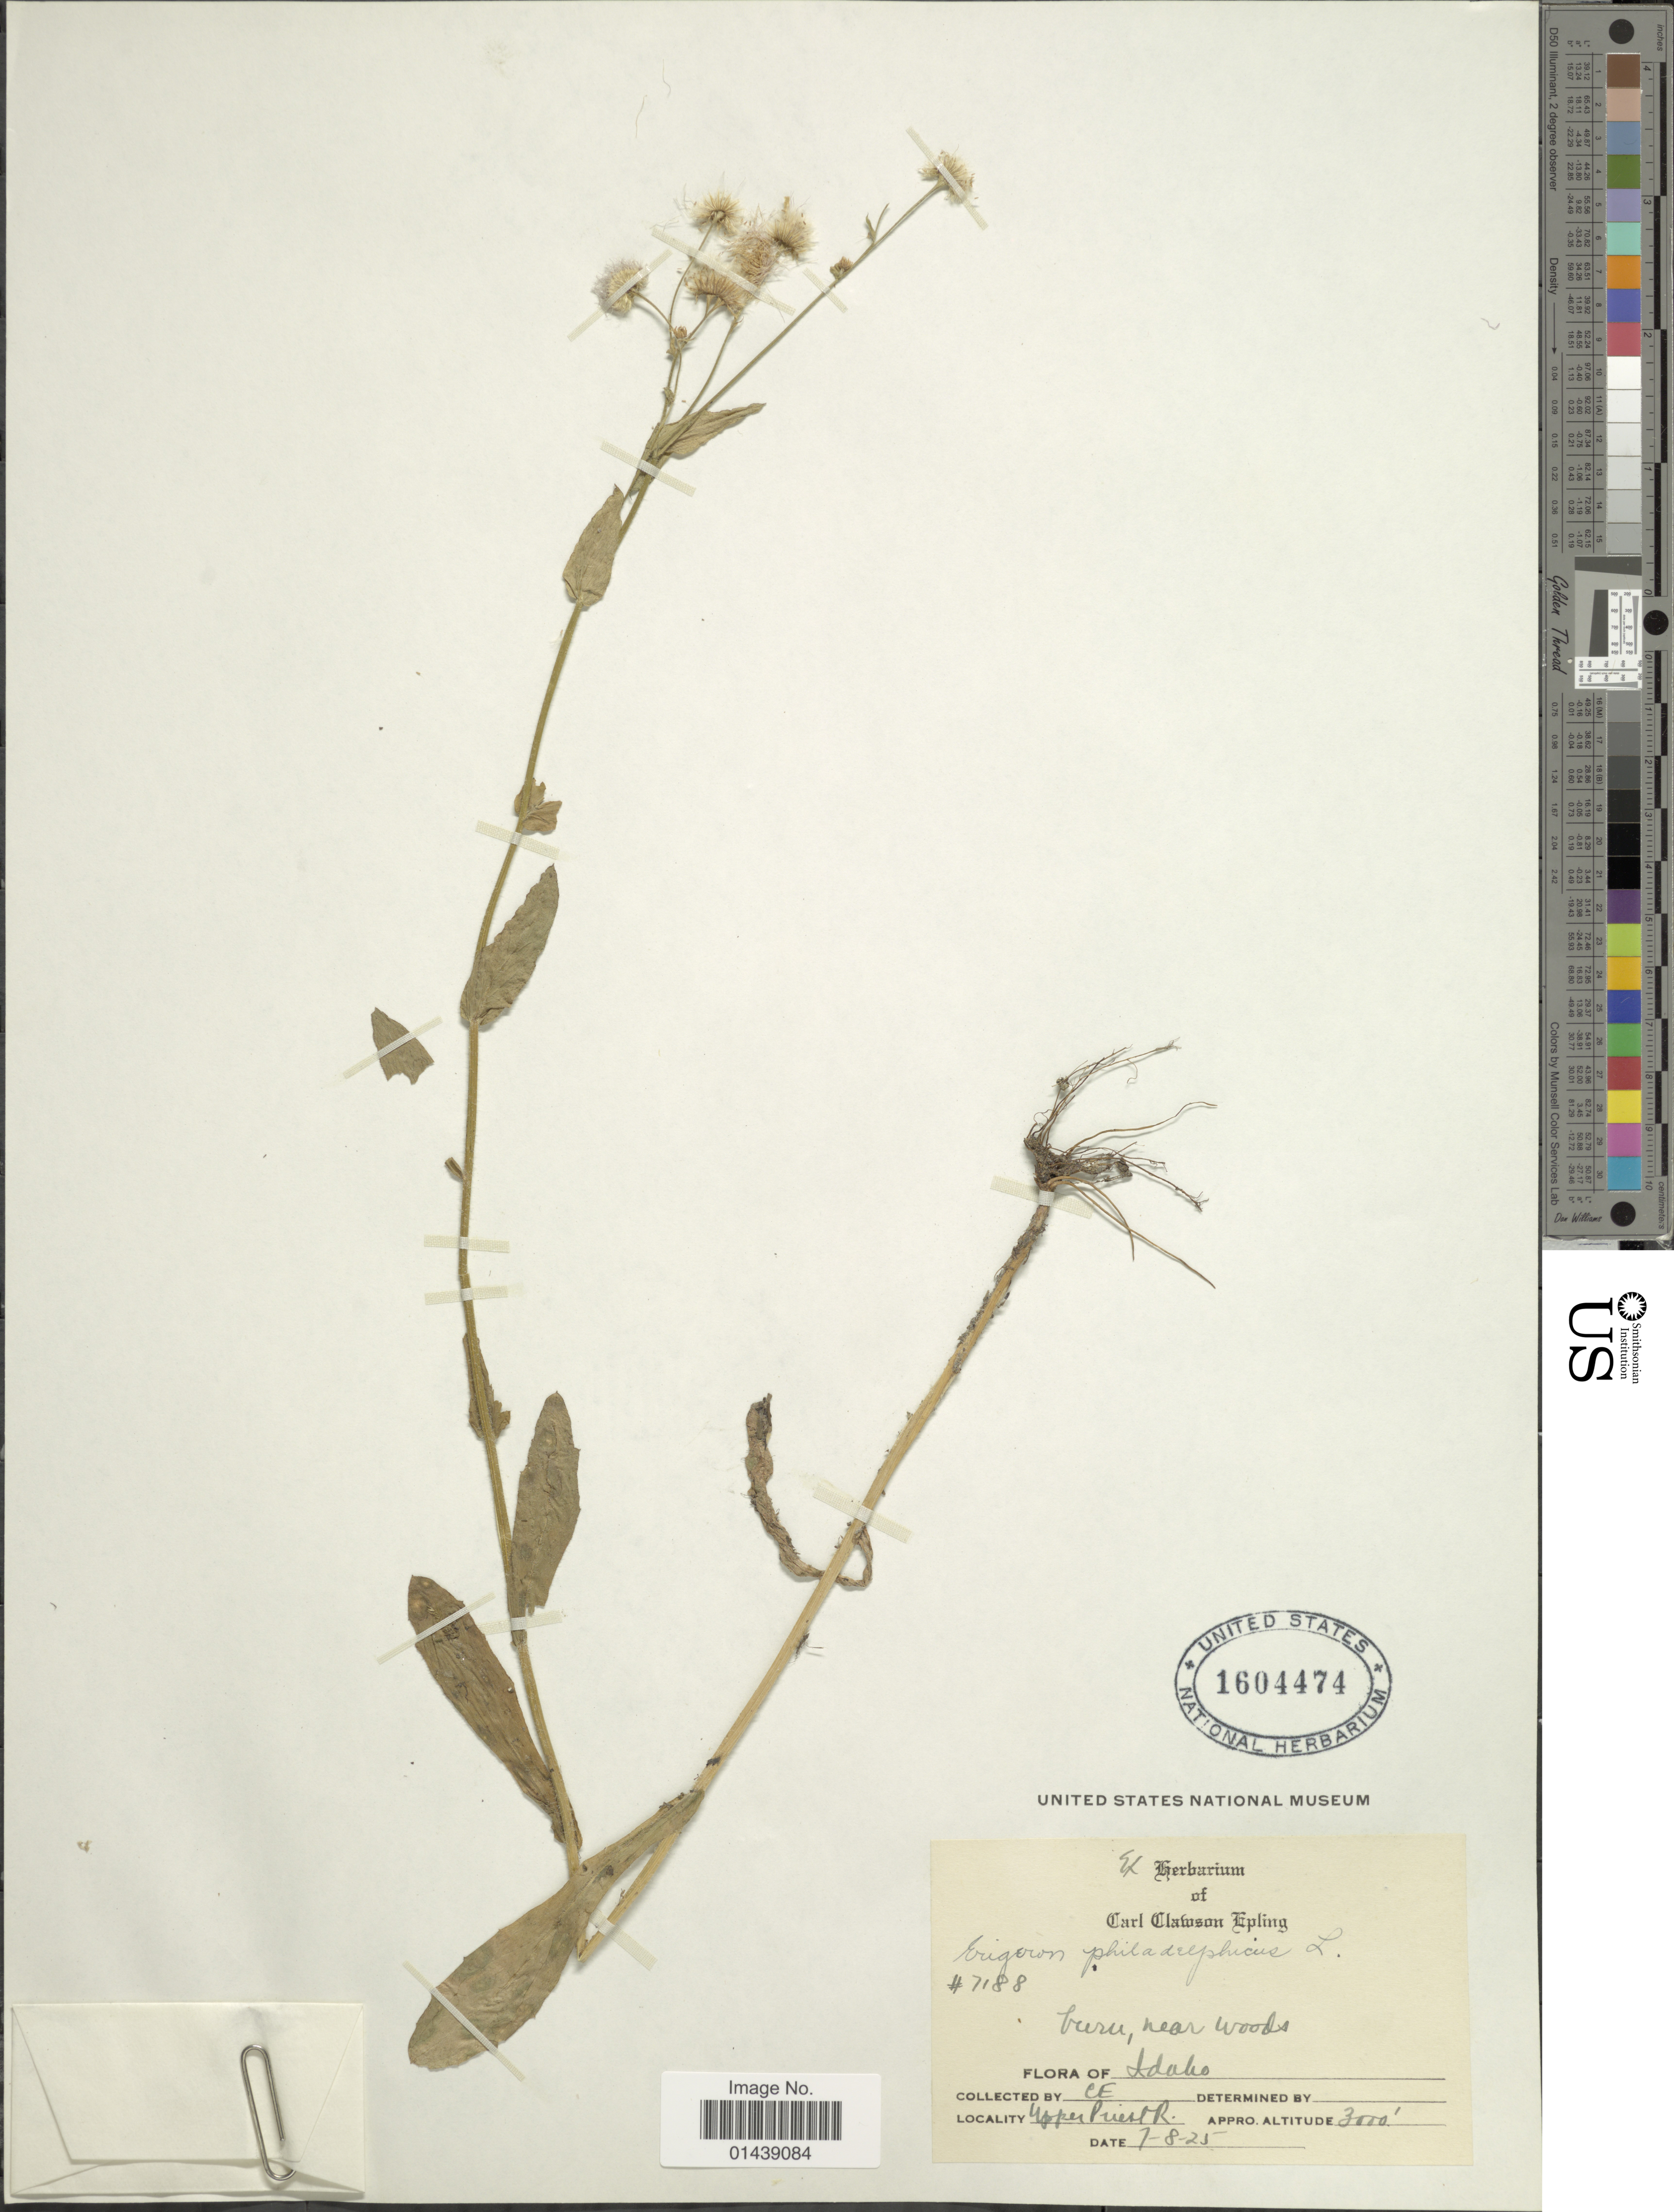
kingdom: Plantae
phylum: Tracheophyta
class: Magnoliopsida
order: Asterales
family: Asteraceae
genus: Erigeron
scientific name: Erigeron philadelphicus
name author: L.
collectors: C. C. Epling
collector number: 7188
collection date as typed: Transcribed d/m/y: 8/7/25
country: United States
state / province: Idaho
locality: Upper Priest R.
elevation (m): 914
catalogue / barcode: US 1604474